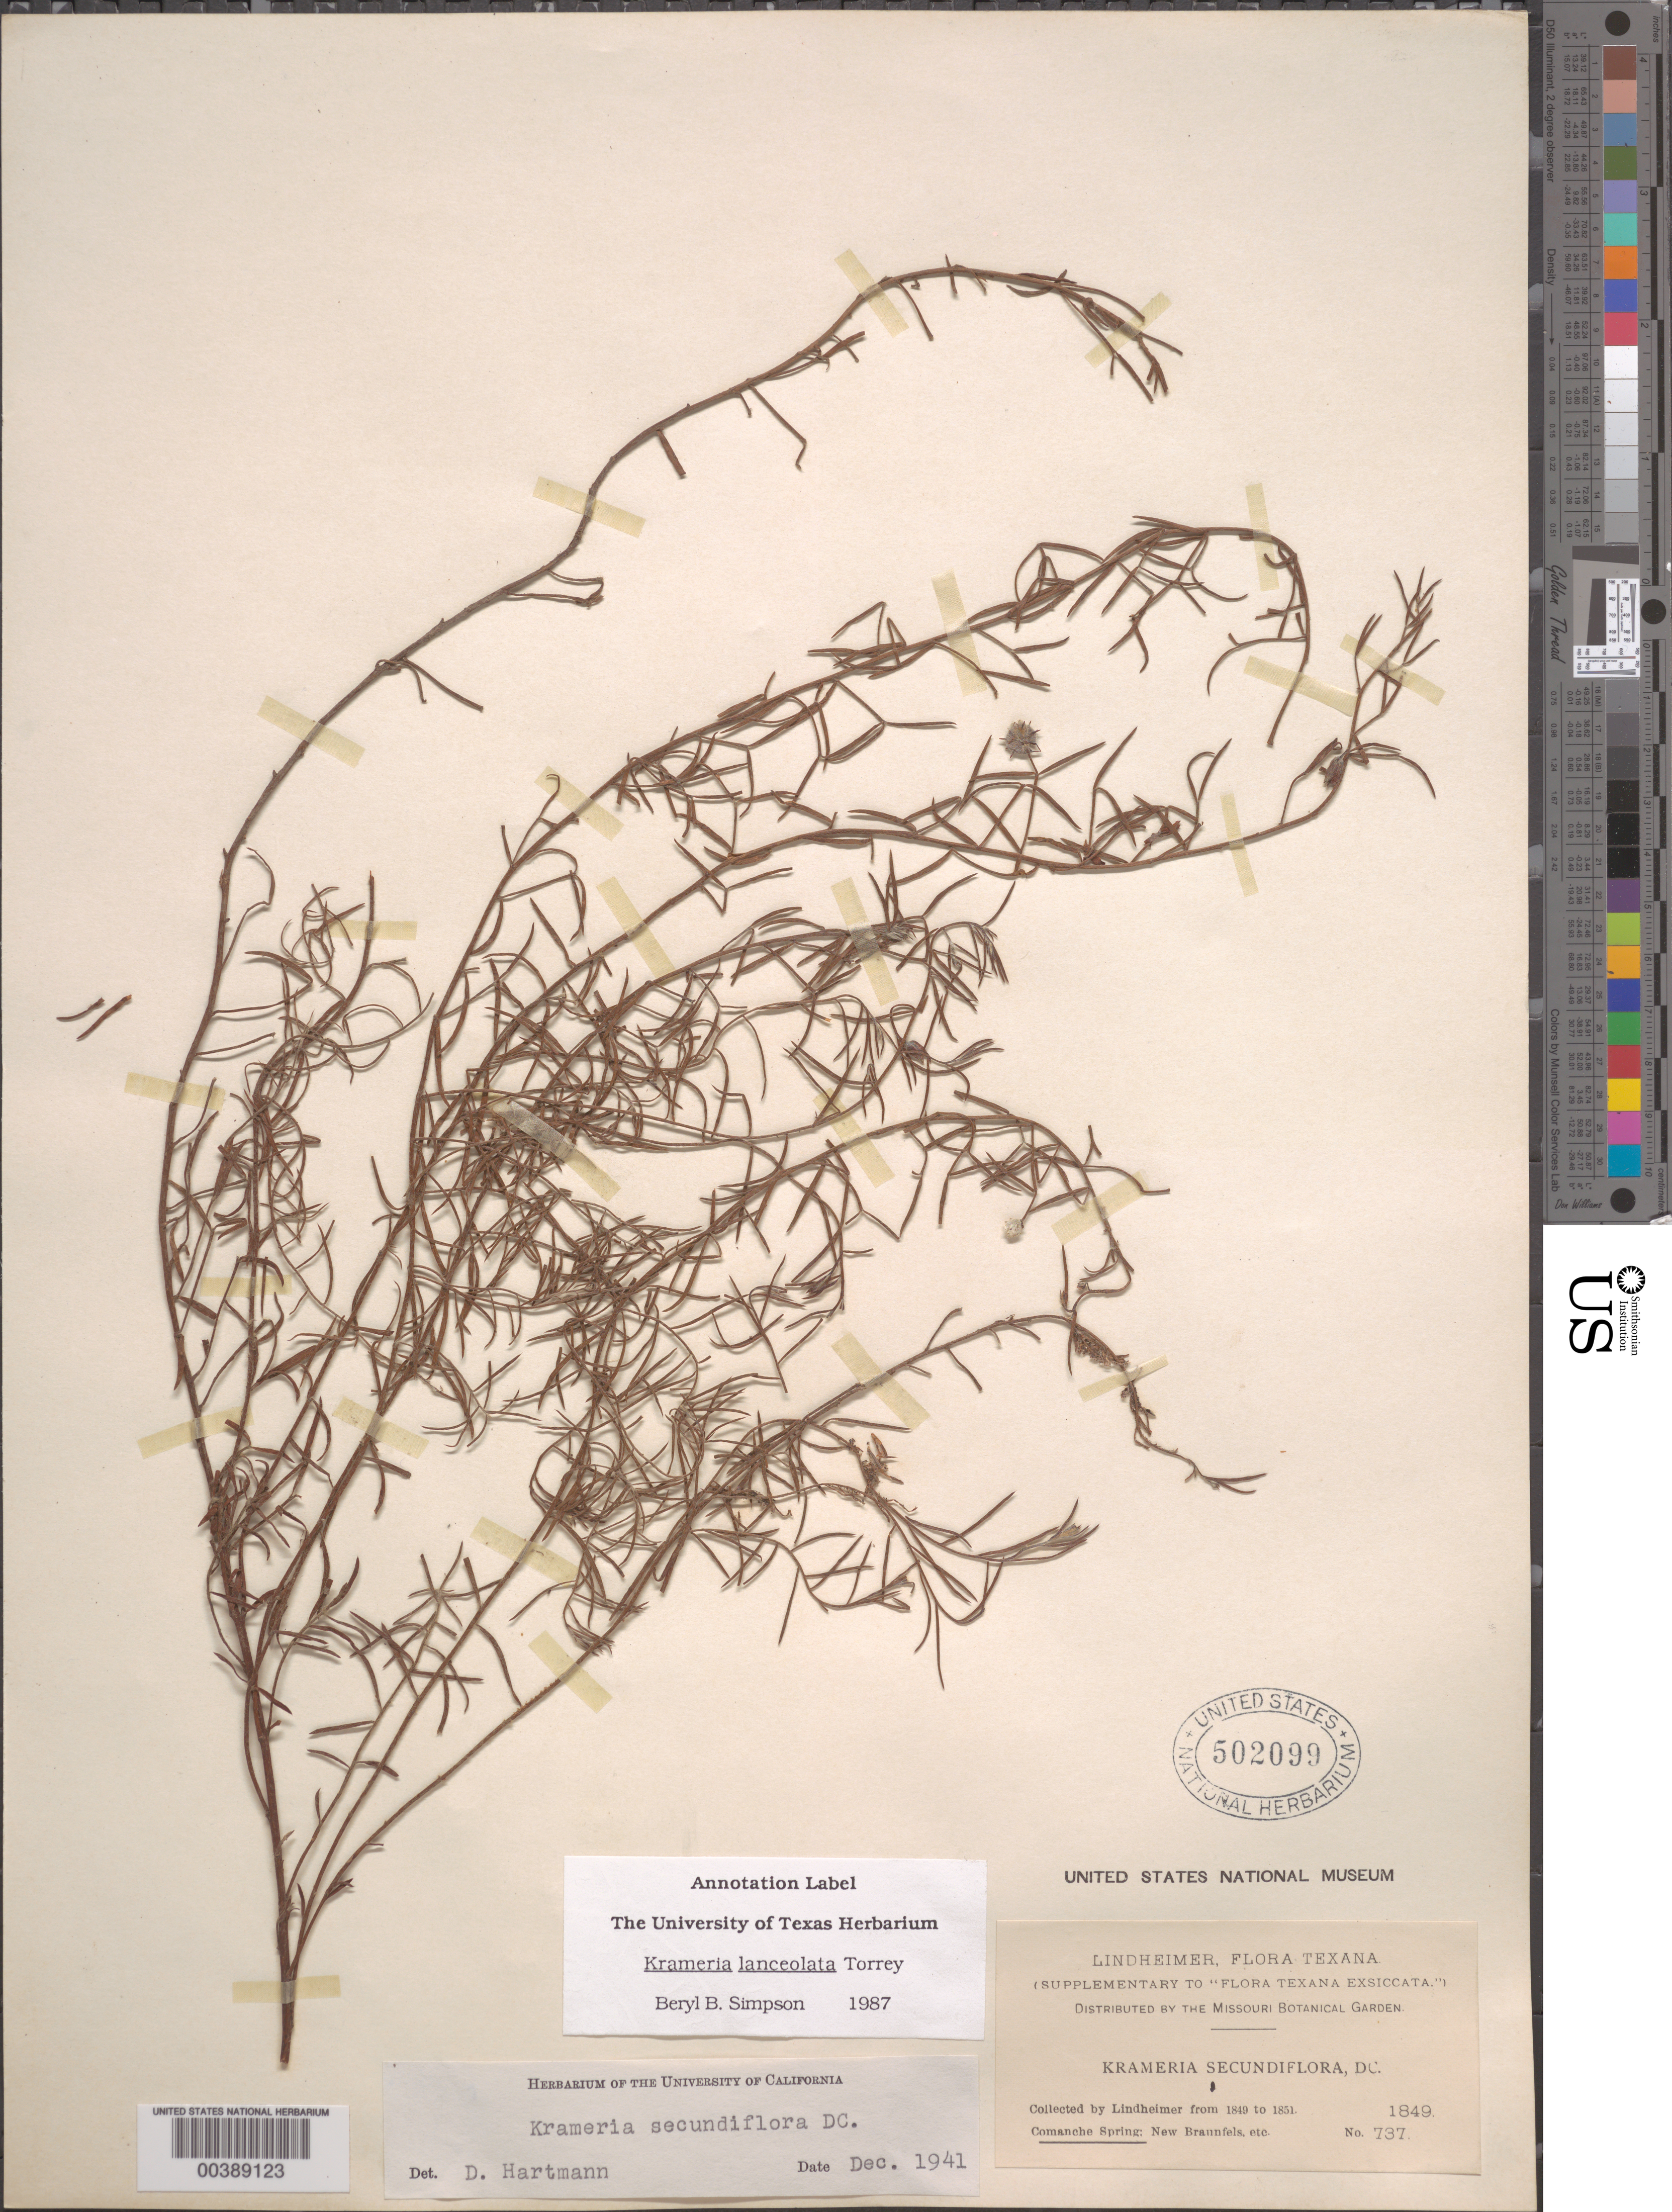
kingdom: Plantae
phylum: Tracheophyta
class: Magnoliopsida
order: Zygophyllales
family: Krameriaceae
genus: Krameria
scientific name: Krameria lanceolata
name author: Torr.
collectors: F. J. Lindheimer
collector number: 737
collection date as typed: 1849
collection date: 1849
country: United States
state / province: Texas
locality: Comanche spring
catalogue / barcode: US 502099